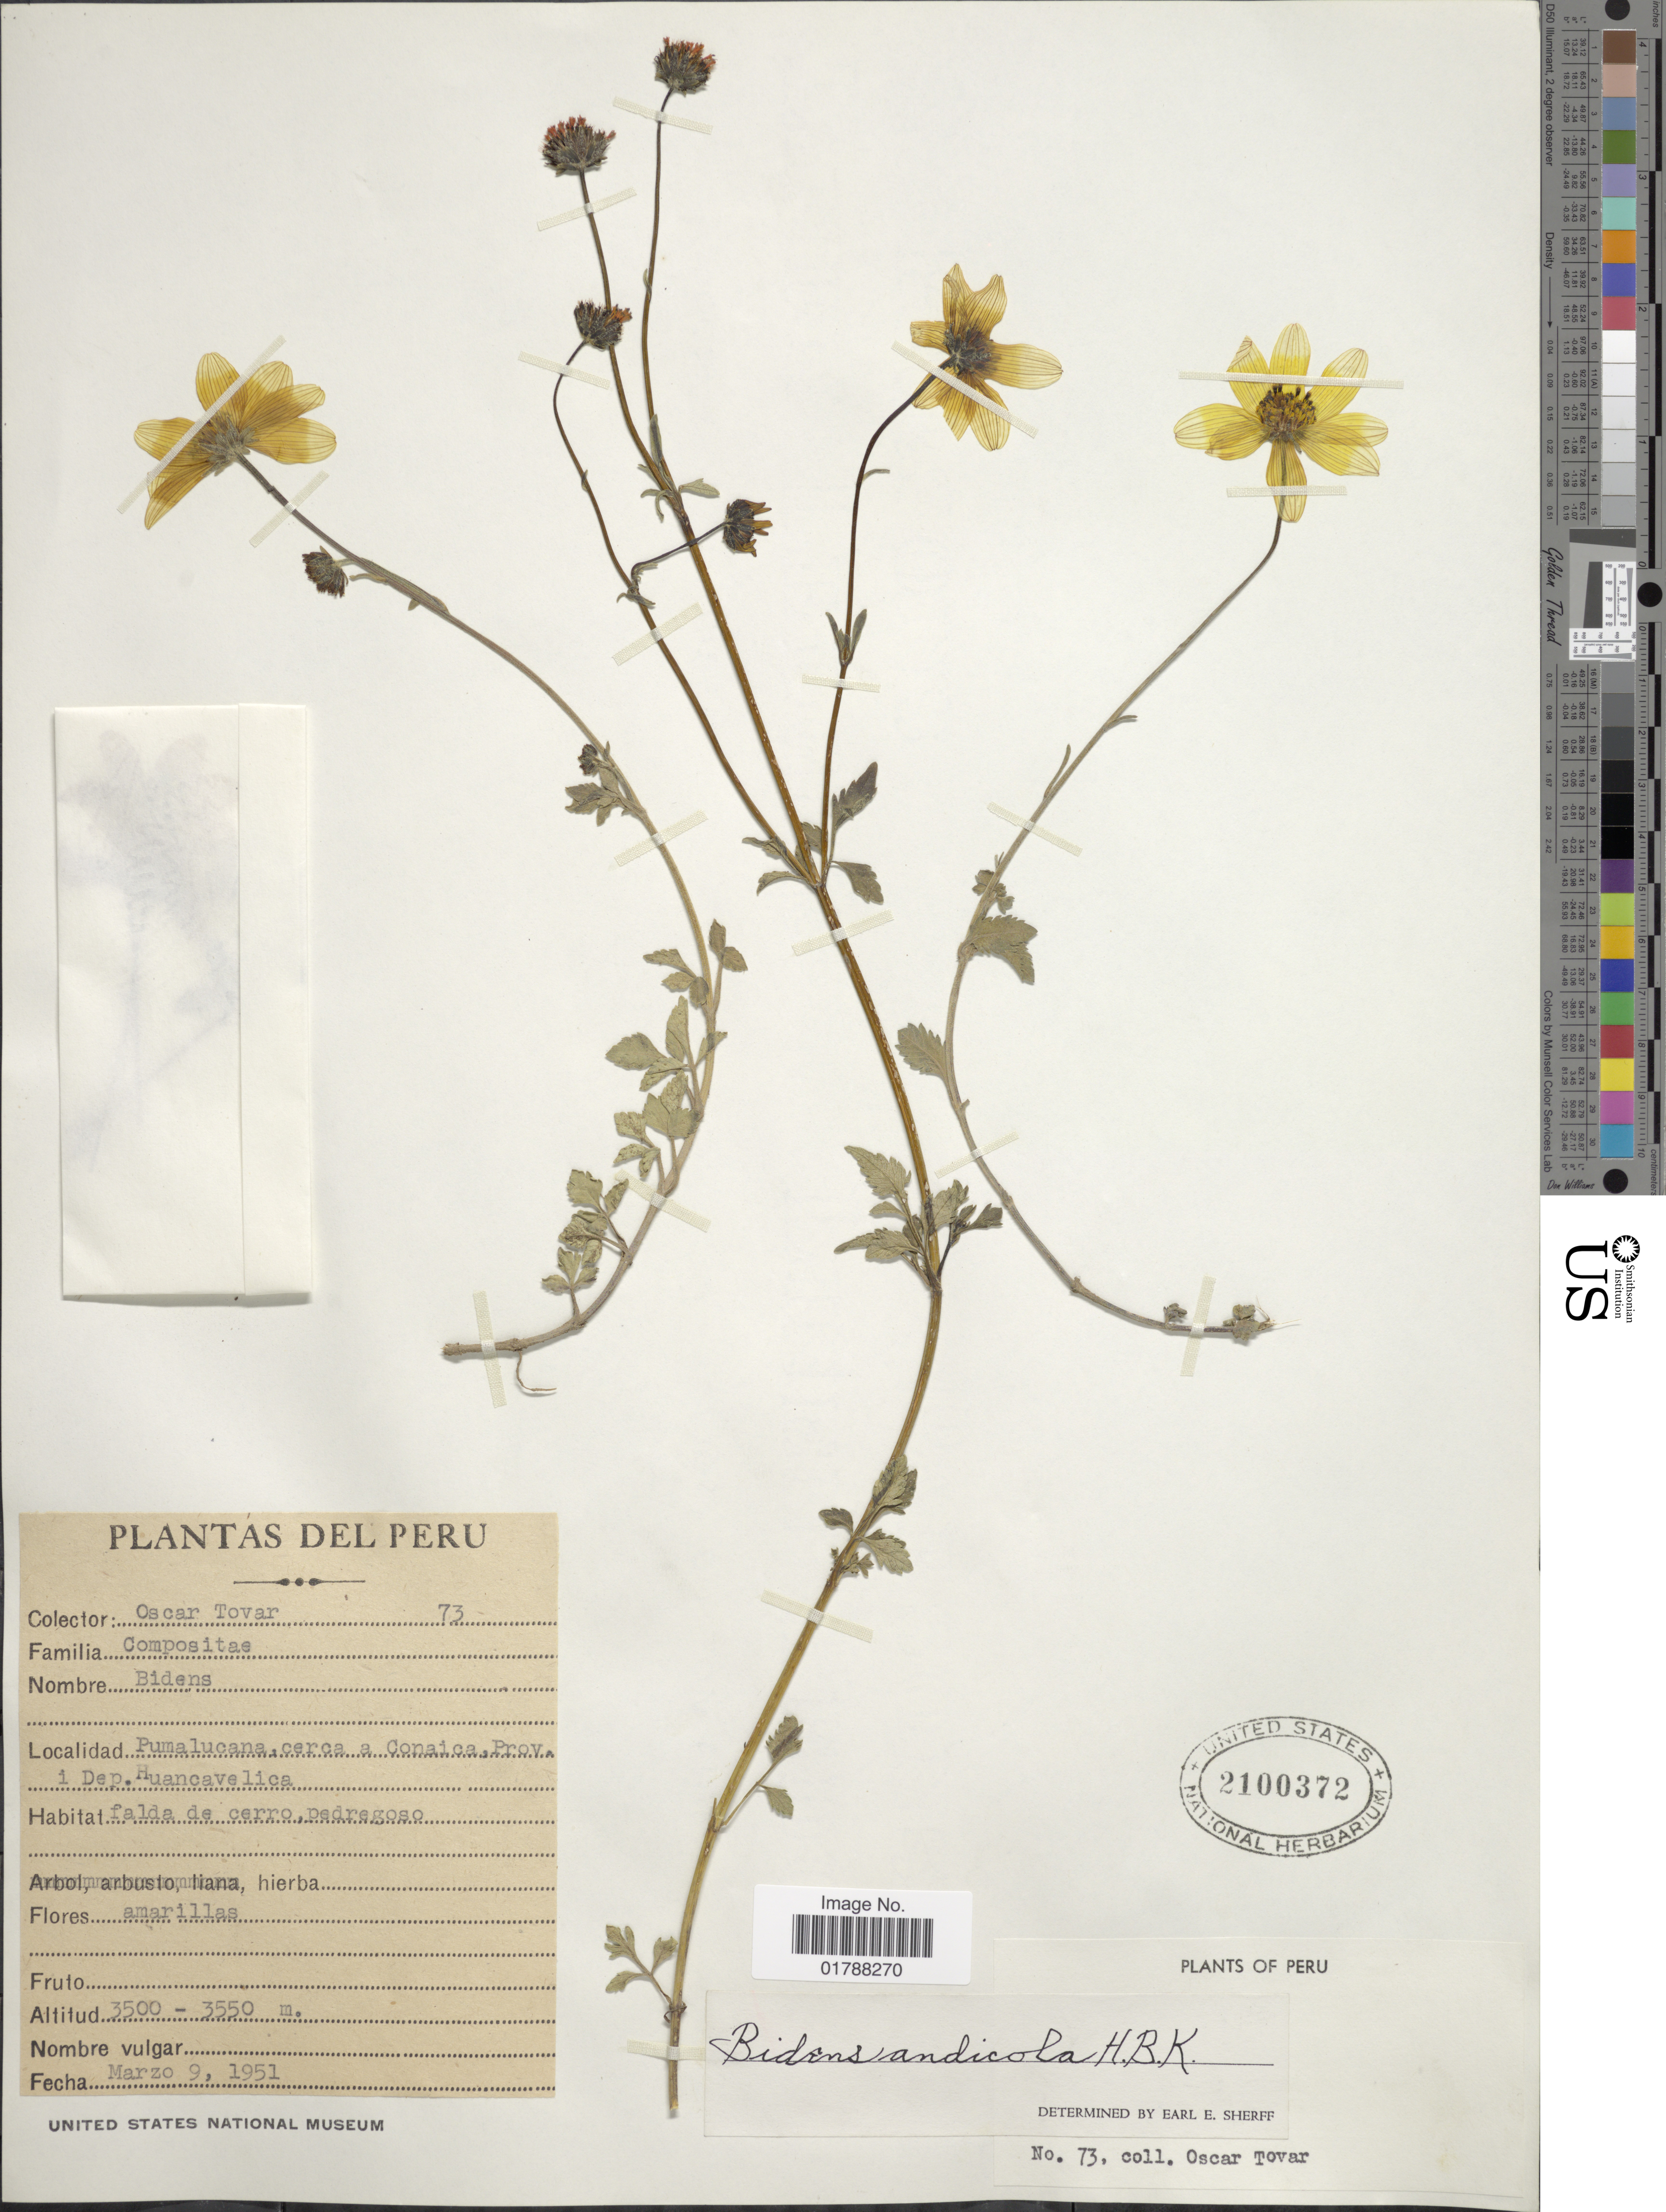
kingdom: Plantae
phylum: Tracheophyta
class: Magnoliopsida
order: Asterales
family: Asteraceae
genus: Bidens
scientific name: Bidens andicola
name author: Kunth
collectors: Ó. Tovar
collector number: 73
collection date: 1951-03-09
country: Peru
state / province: Huancavelica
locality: Pumalucana, cerca a Conaica, Prov. i Dep. Huancavelica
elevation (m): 3500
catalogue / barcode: US 2100372